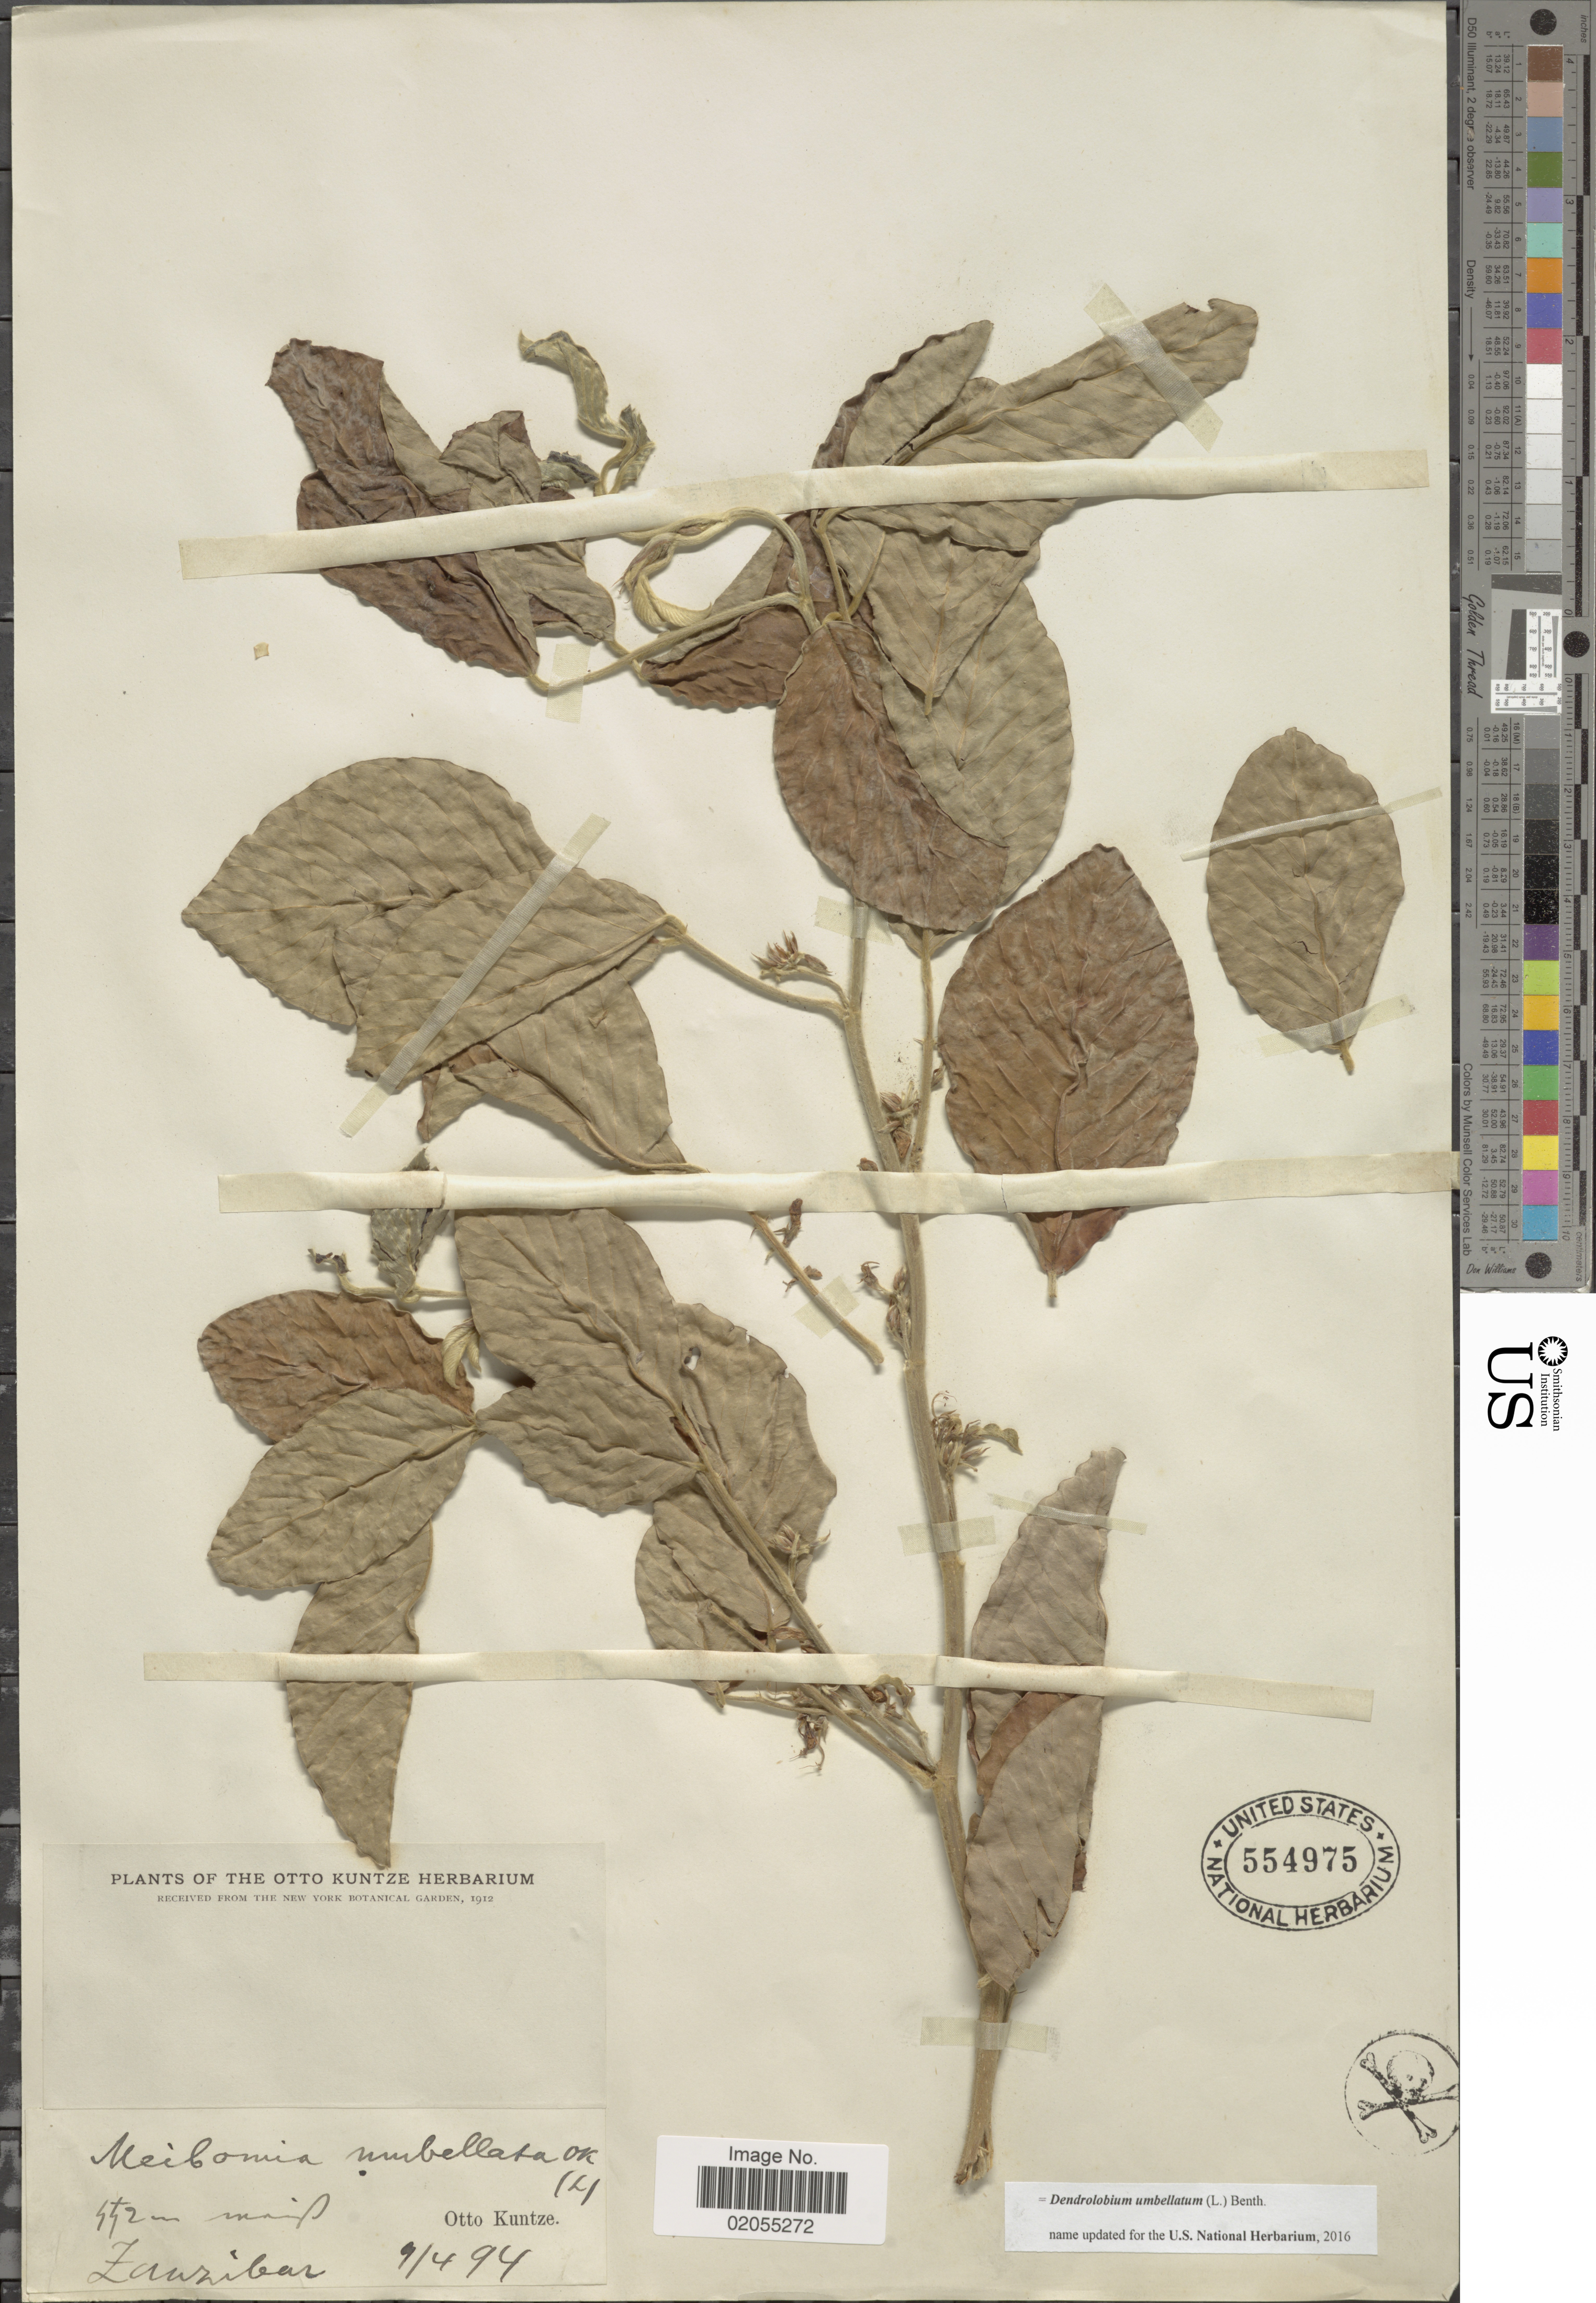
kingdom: Plantae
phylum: Tracheophyta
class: Magnoliopsida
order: Fabales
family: Fabaceae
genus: Desmodium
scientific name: Desmodium umbellatum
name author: (L.) DC.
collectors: C.E.O. Kuntze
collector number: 14?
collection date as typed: Transcribed d/m/y: 9/4/94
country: Tanzania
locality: Zanzibar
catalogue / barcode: US 554975